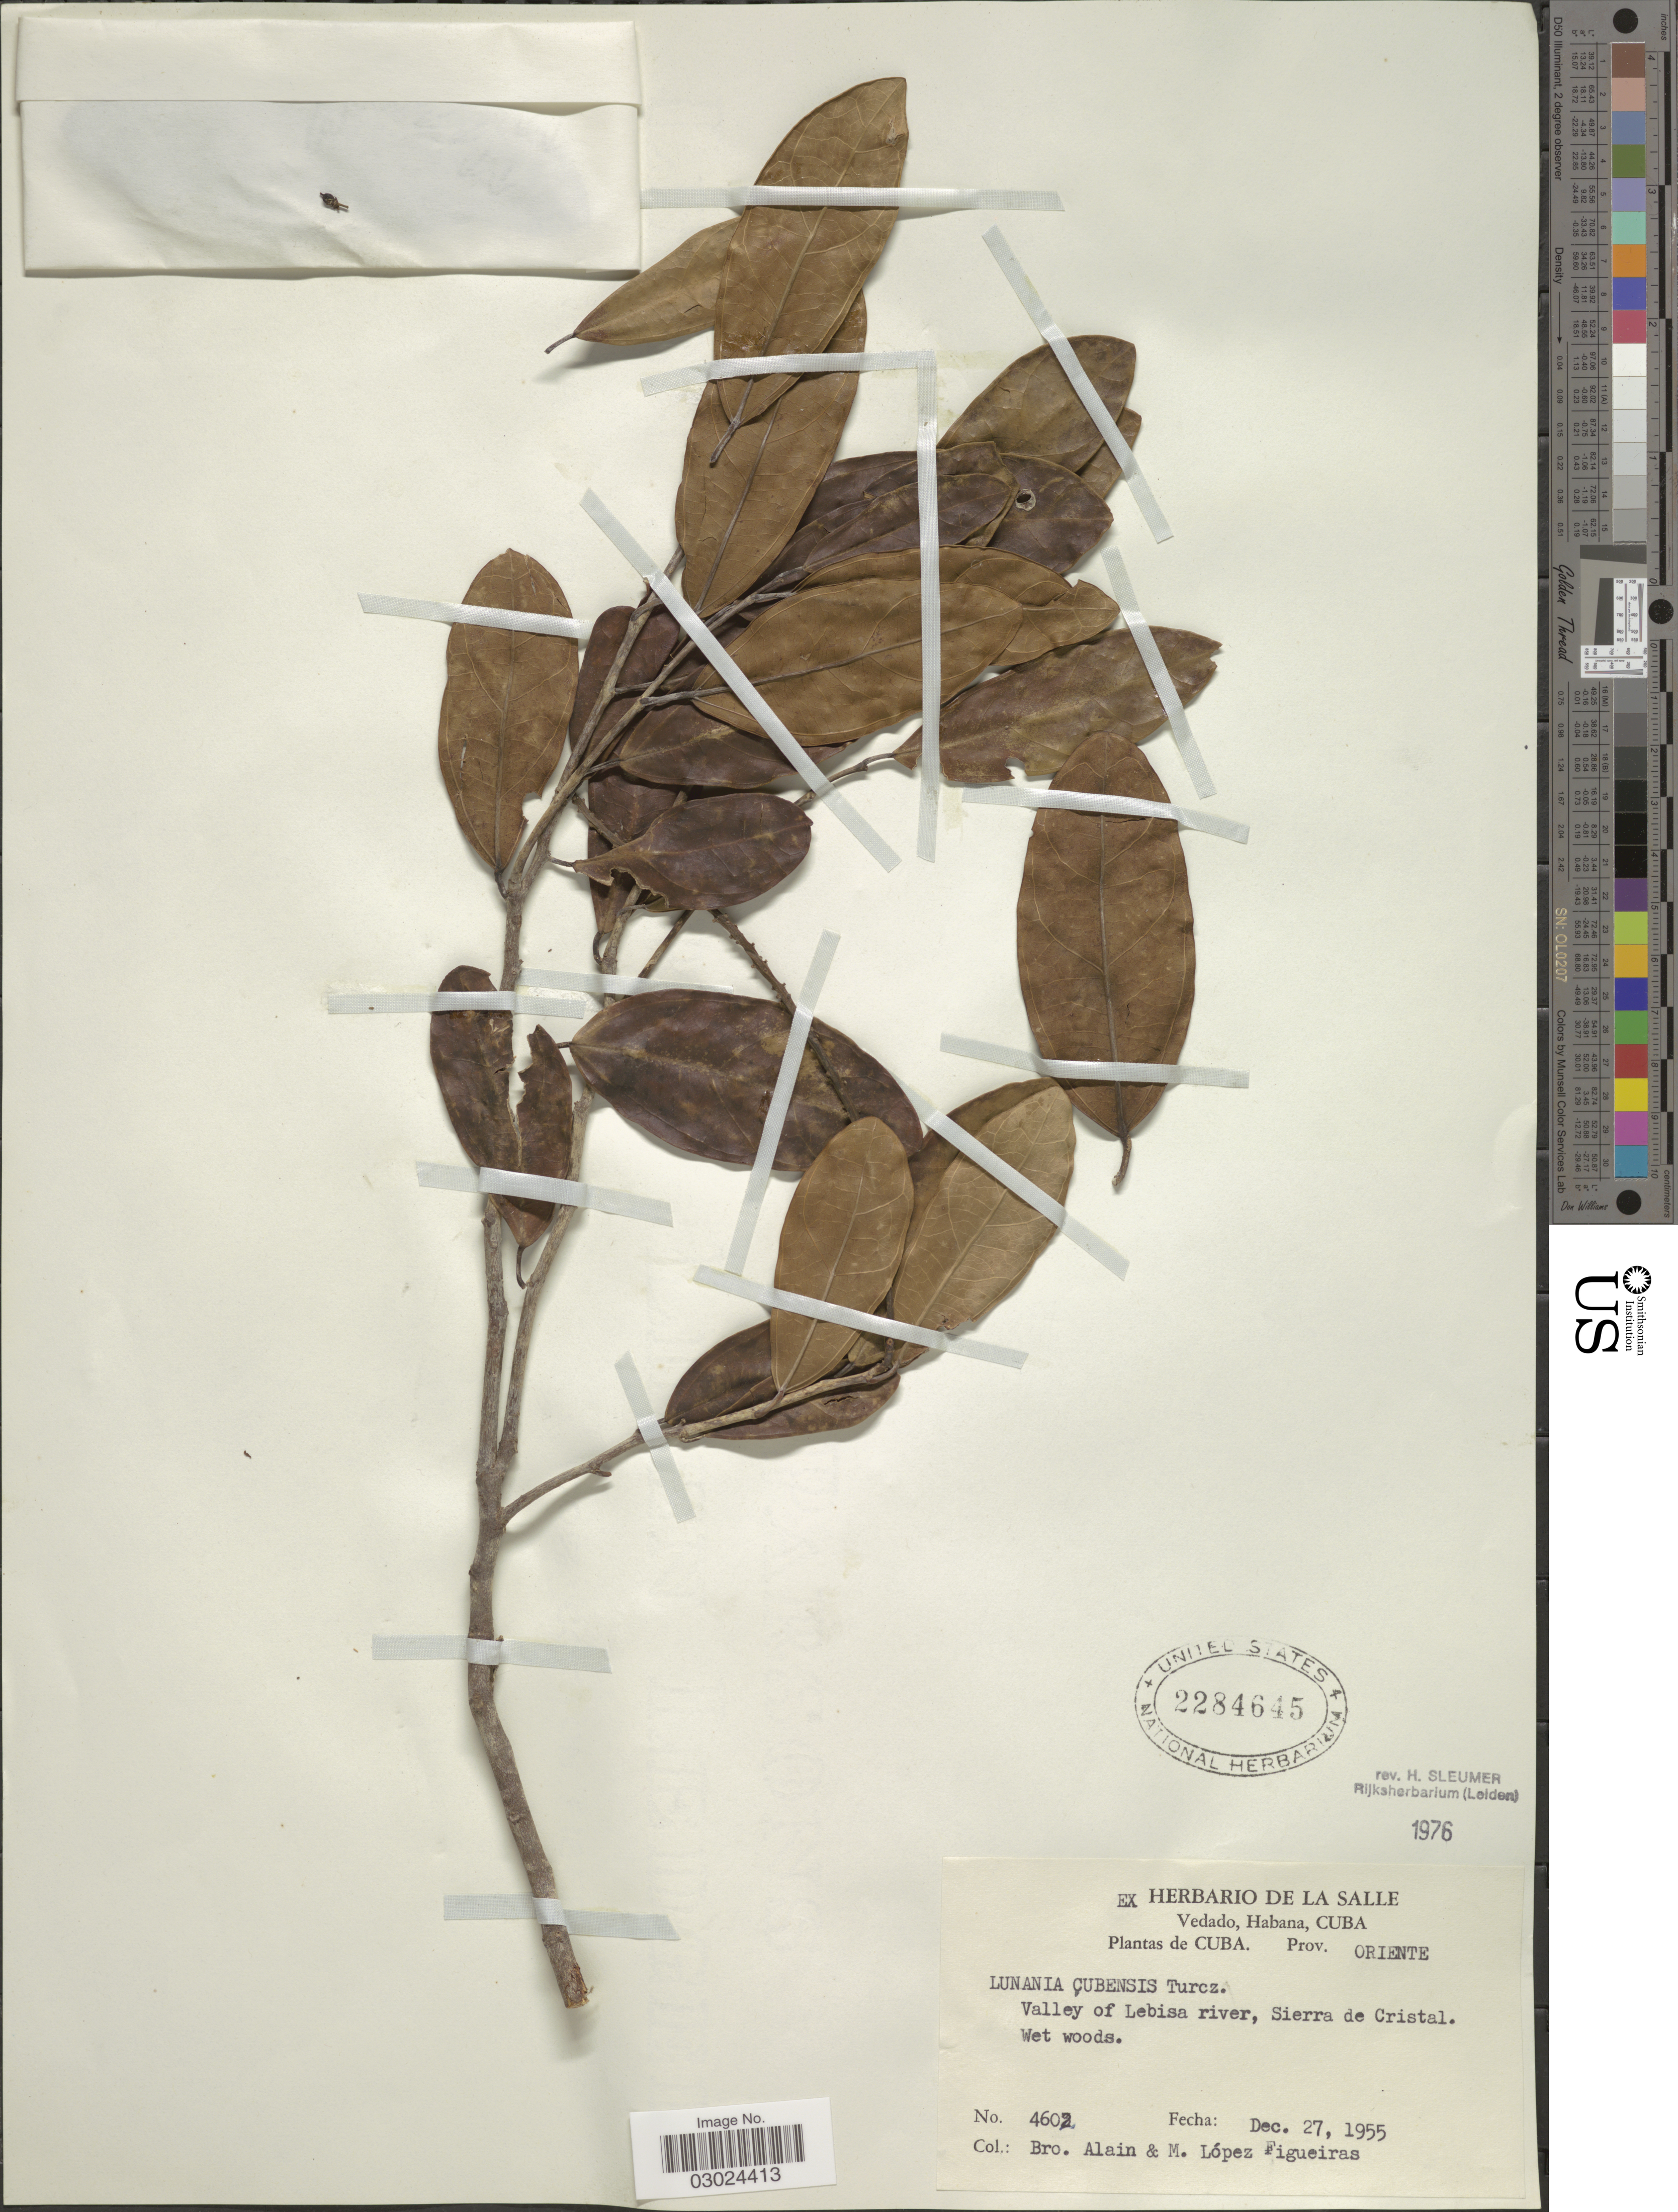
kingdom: Plantae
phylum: Tracheophyta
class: Magnoliopsida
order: Malpighiales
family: Salicaceae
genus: Lunania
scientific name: Lunania cubensis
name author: Turcz.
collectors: A. H. Liogier & M. López Figueiras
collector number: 4602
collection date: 1955-12-27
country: Cuba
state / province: Oriente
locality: Prov. Oriente. Valley of Lebisa river, Sierra de Cristal.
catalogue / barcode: US 2284645